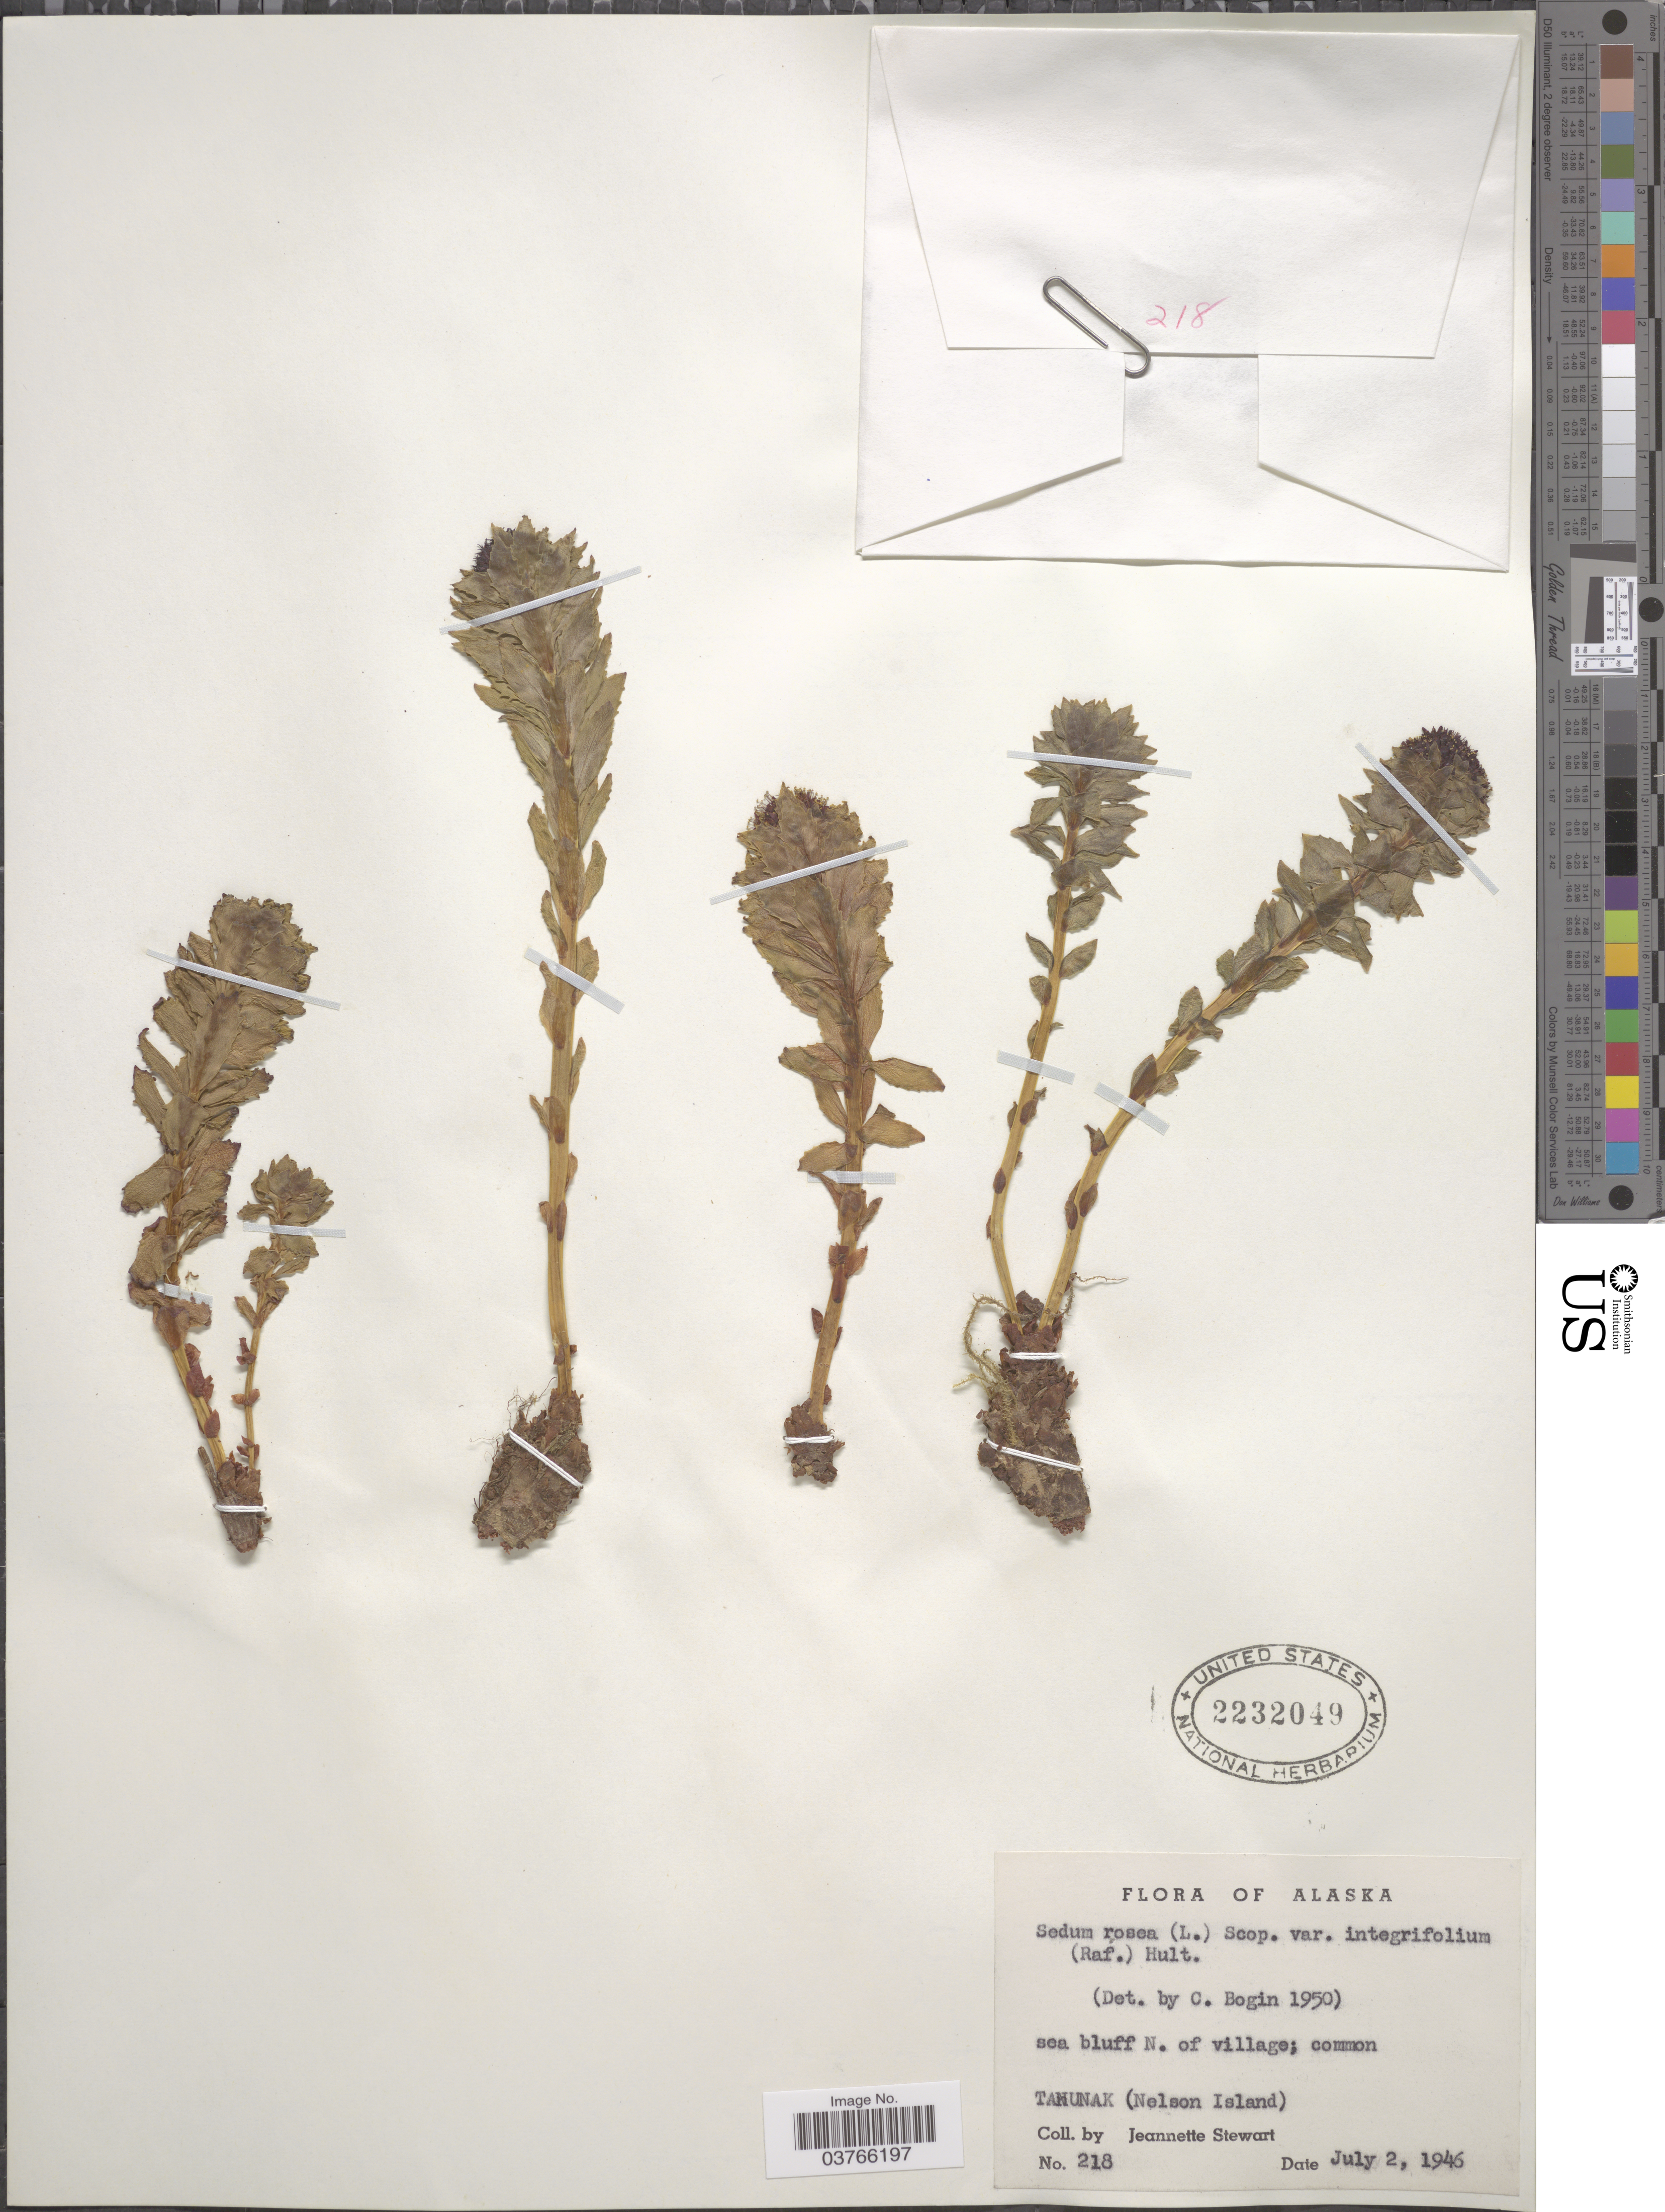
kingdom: Plantae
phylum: Tracheophyta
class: Magnoliopsida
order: Saxifragales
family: Crassulaceae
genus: Rhodiola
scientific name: Rhodiola integrifolia subsp. integrifolia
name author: Raf.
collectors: J. Stewart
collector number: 218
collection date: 1946-07-02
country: United States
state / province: Alaska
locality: Sea bluff N. of village; Tanunak (Nelson Island).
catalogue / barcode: US 2232049